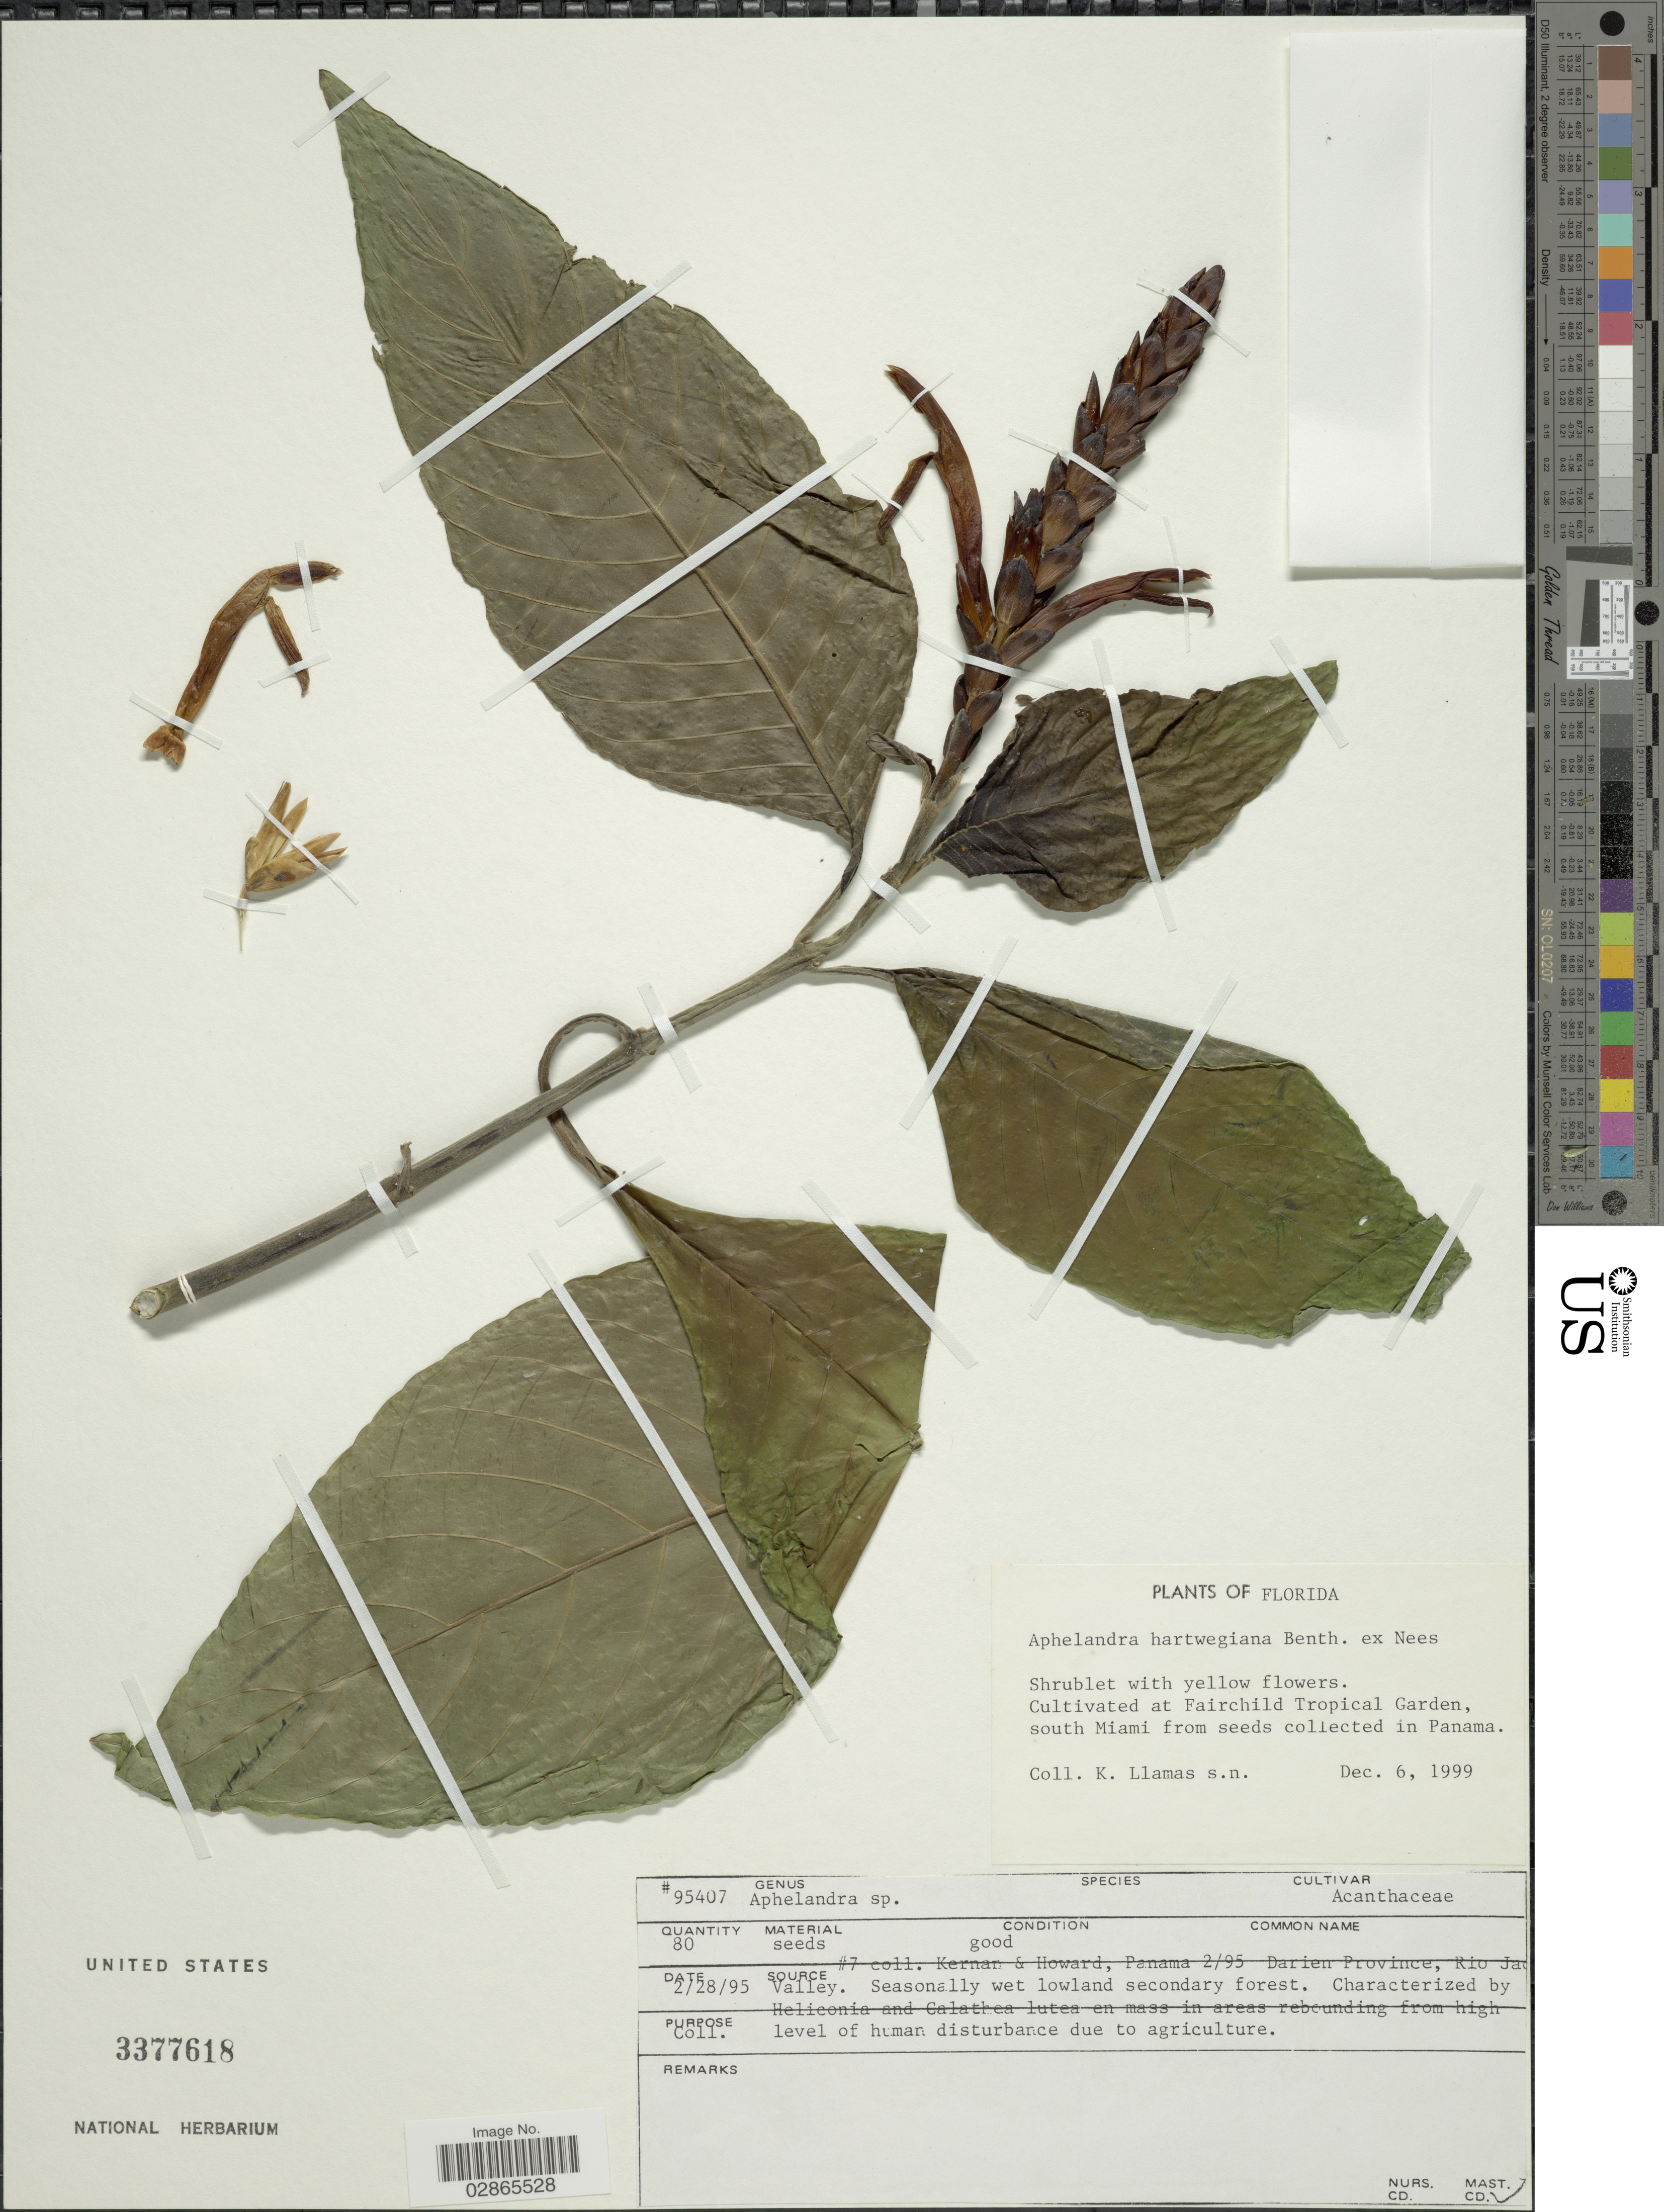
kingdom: Plantae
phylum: Tracheophyta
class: Magnoliopsida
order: Lamiales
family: Acanthaceae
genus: Aphelandra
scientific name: Aphelandra hartwegiana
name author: Nees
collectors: -. Kernan & -. Howard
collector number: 7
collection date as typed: Transcribed d/m/y: 28/2/95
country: Panama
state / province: Darién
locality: Rio Jaqué Valley.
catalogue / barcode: US 3377618-2